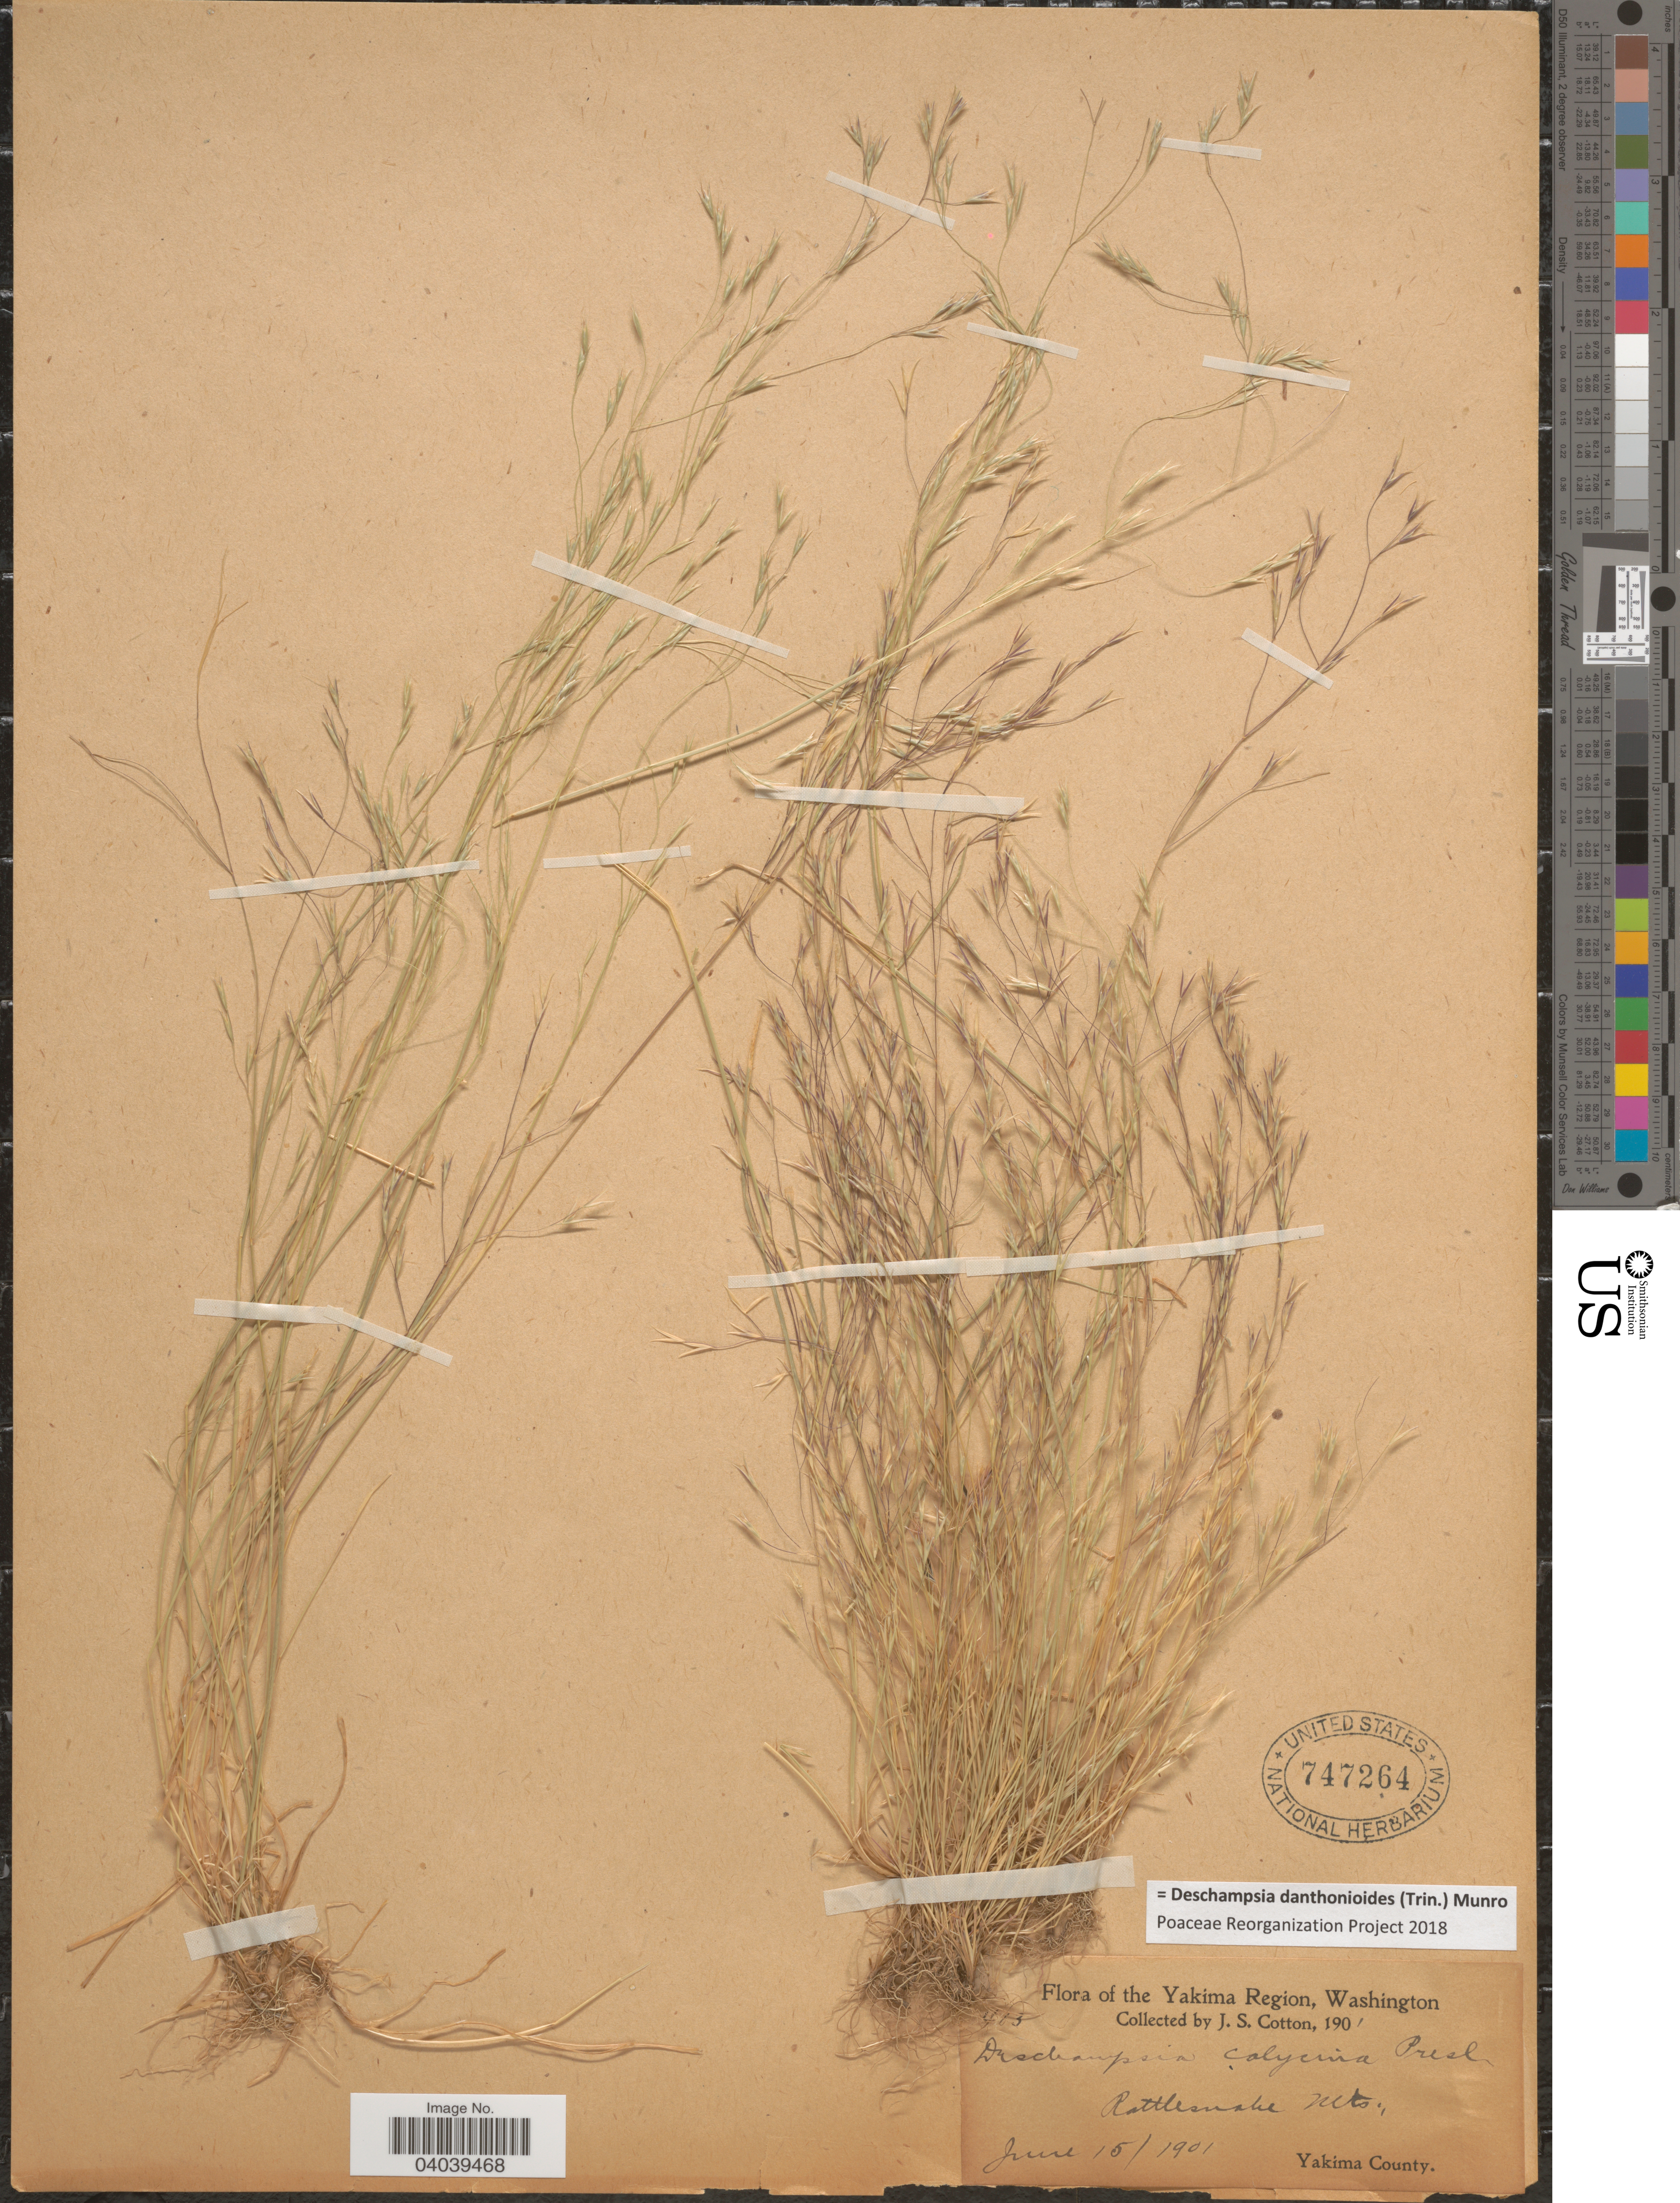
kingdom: Plantae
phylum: Tracheophyta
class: Liliopsida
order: Poales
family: Poaceae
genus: Deschampsia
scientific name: Deschampsia danthonioides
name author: (Trin.) Munro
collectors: J. S. Cotton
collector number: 4153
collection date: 1901-06-15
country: United States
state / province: Washington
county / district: Yakima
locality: Yakima Region. Rattlesnake Mts. Yakima County.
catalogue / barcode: US 747264